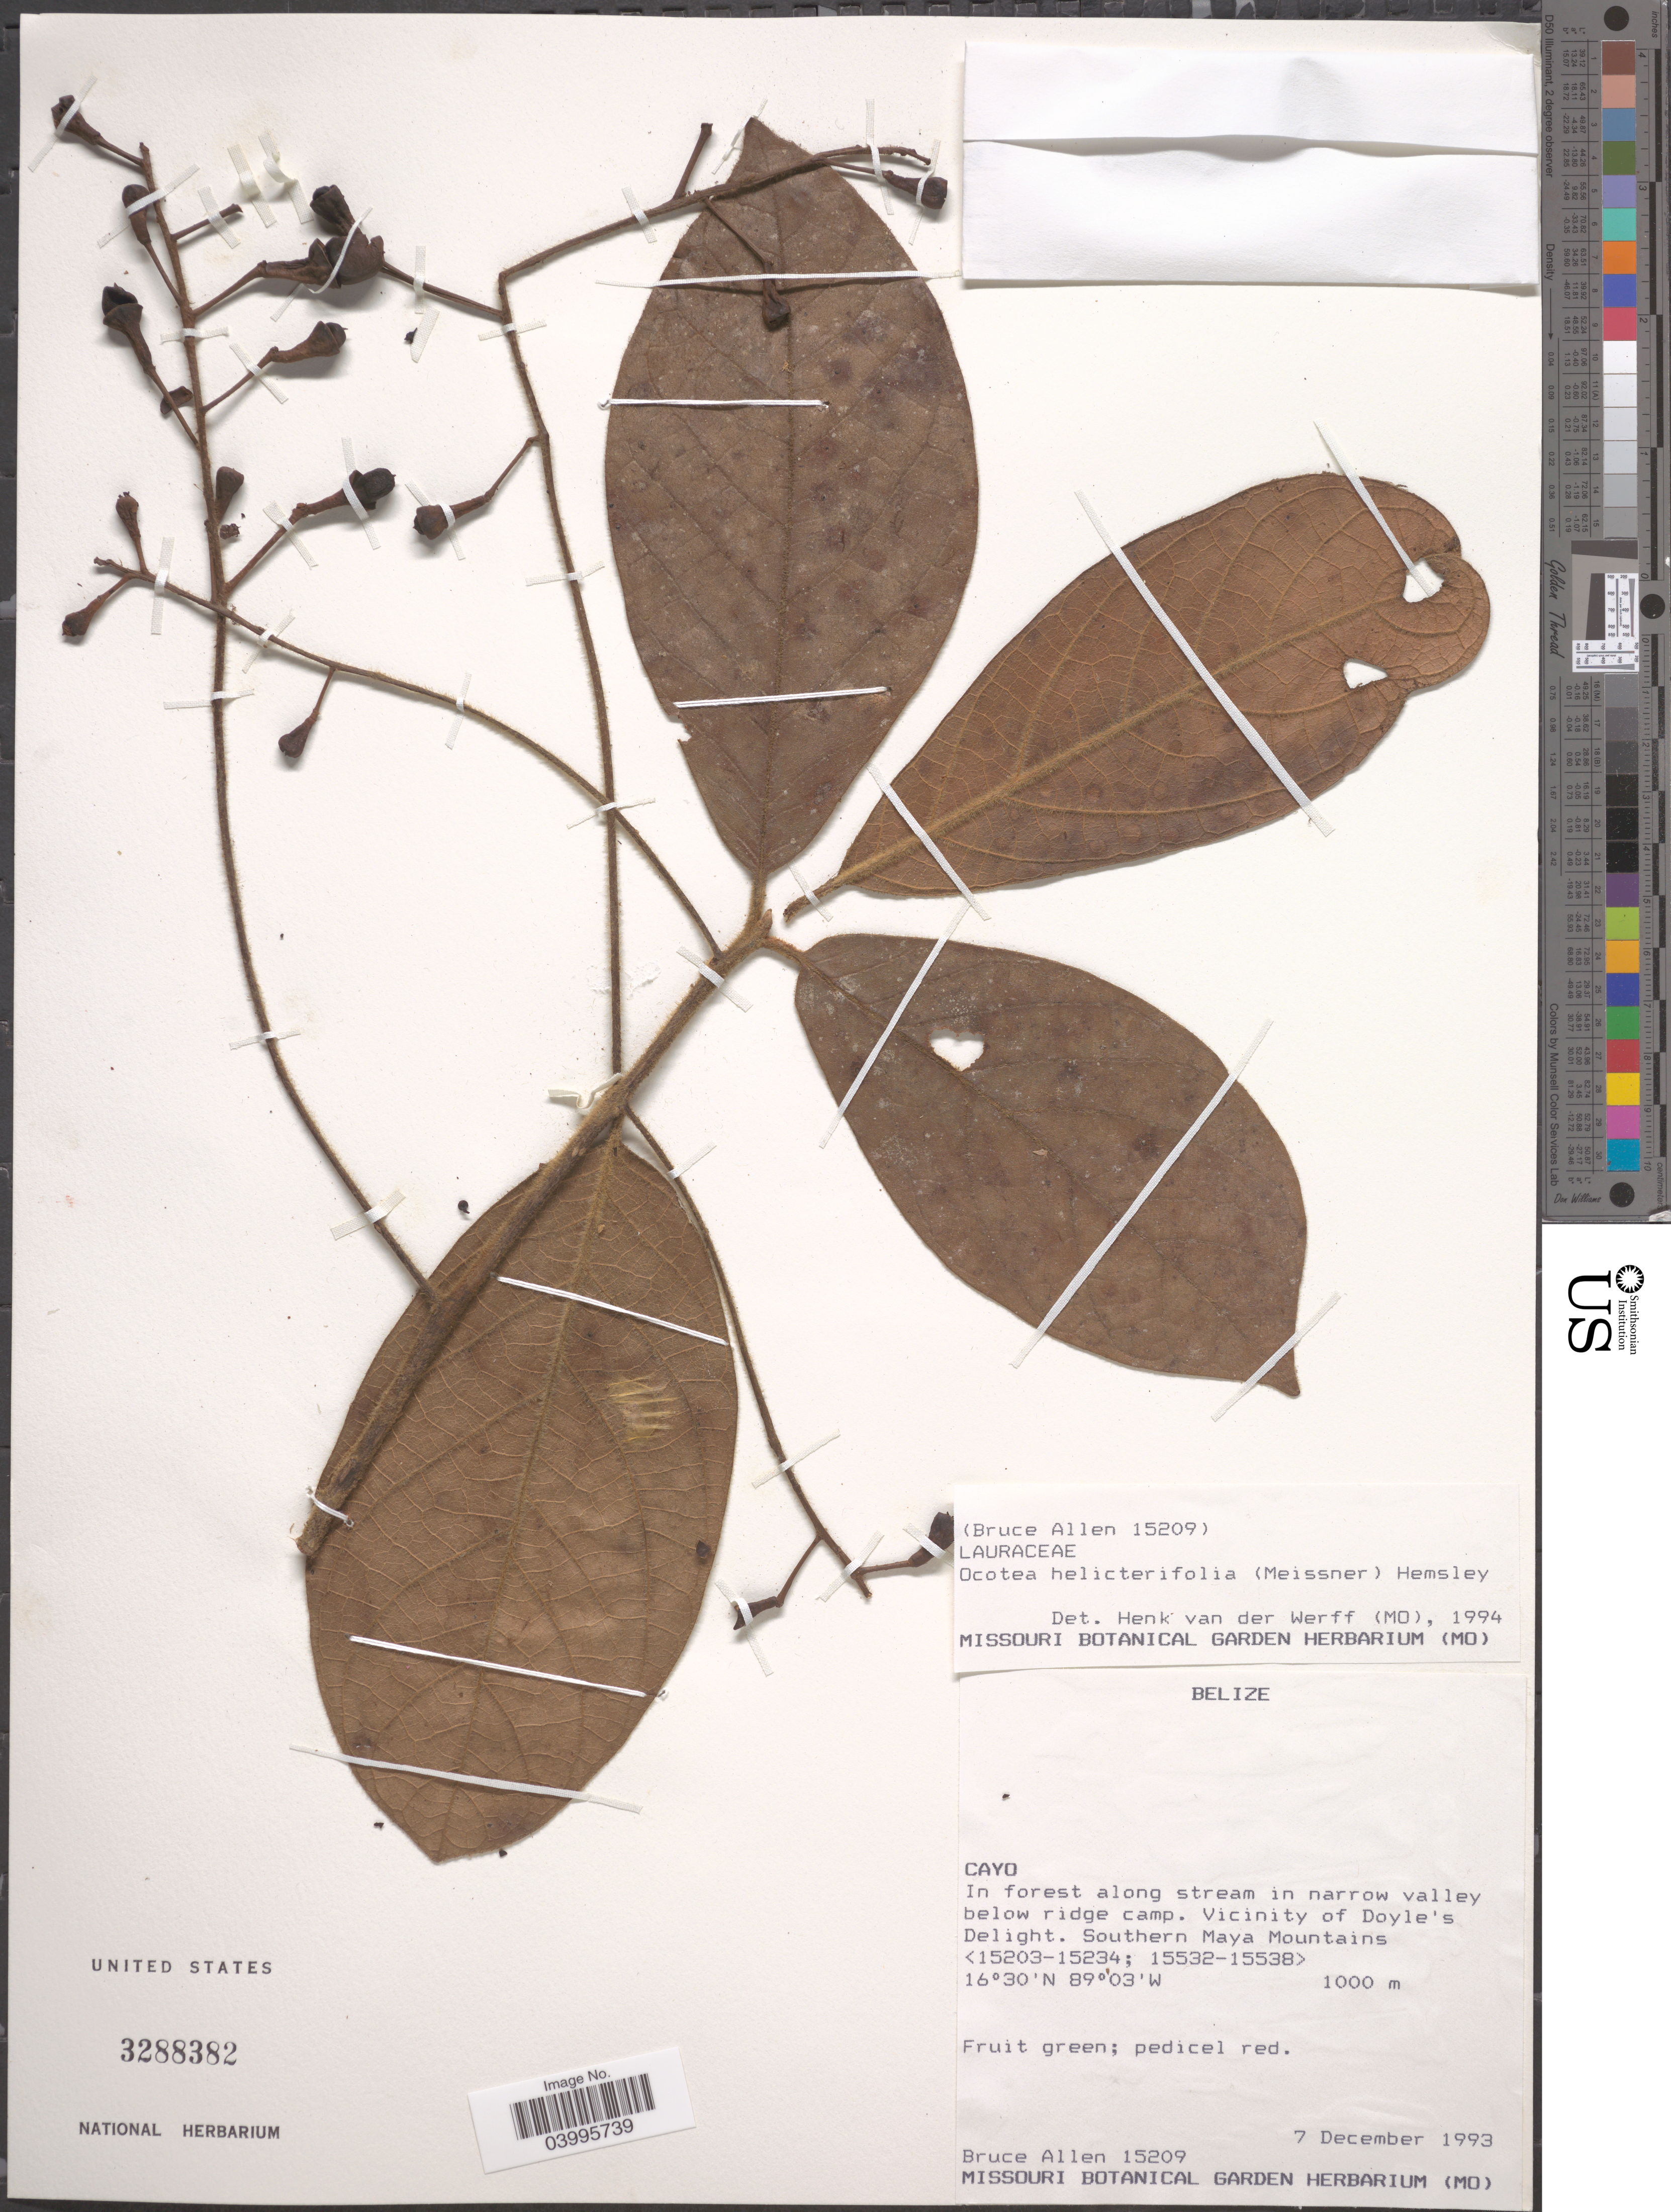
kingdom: Plantae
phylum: Tracheophyta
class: Magnoliopsida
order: Laurales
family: Lauraceae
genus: Ocotea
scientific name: Ocotea helicterifolia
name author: (Meisn.) Hemsl.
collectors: B. Allen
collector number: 15209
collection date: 1993-12-07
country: Belize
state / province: Cayo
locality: In forest along stream in narrow valley below ridge camp. Vicinity of Doyle's Delight. Southern Maya Mountains <15203-15234; 15532-15538>.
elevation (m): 1000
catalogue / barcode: US 3288382